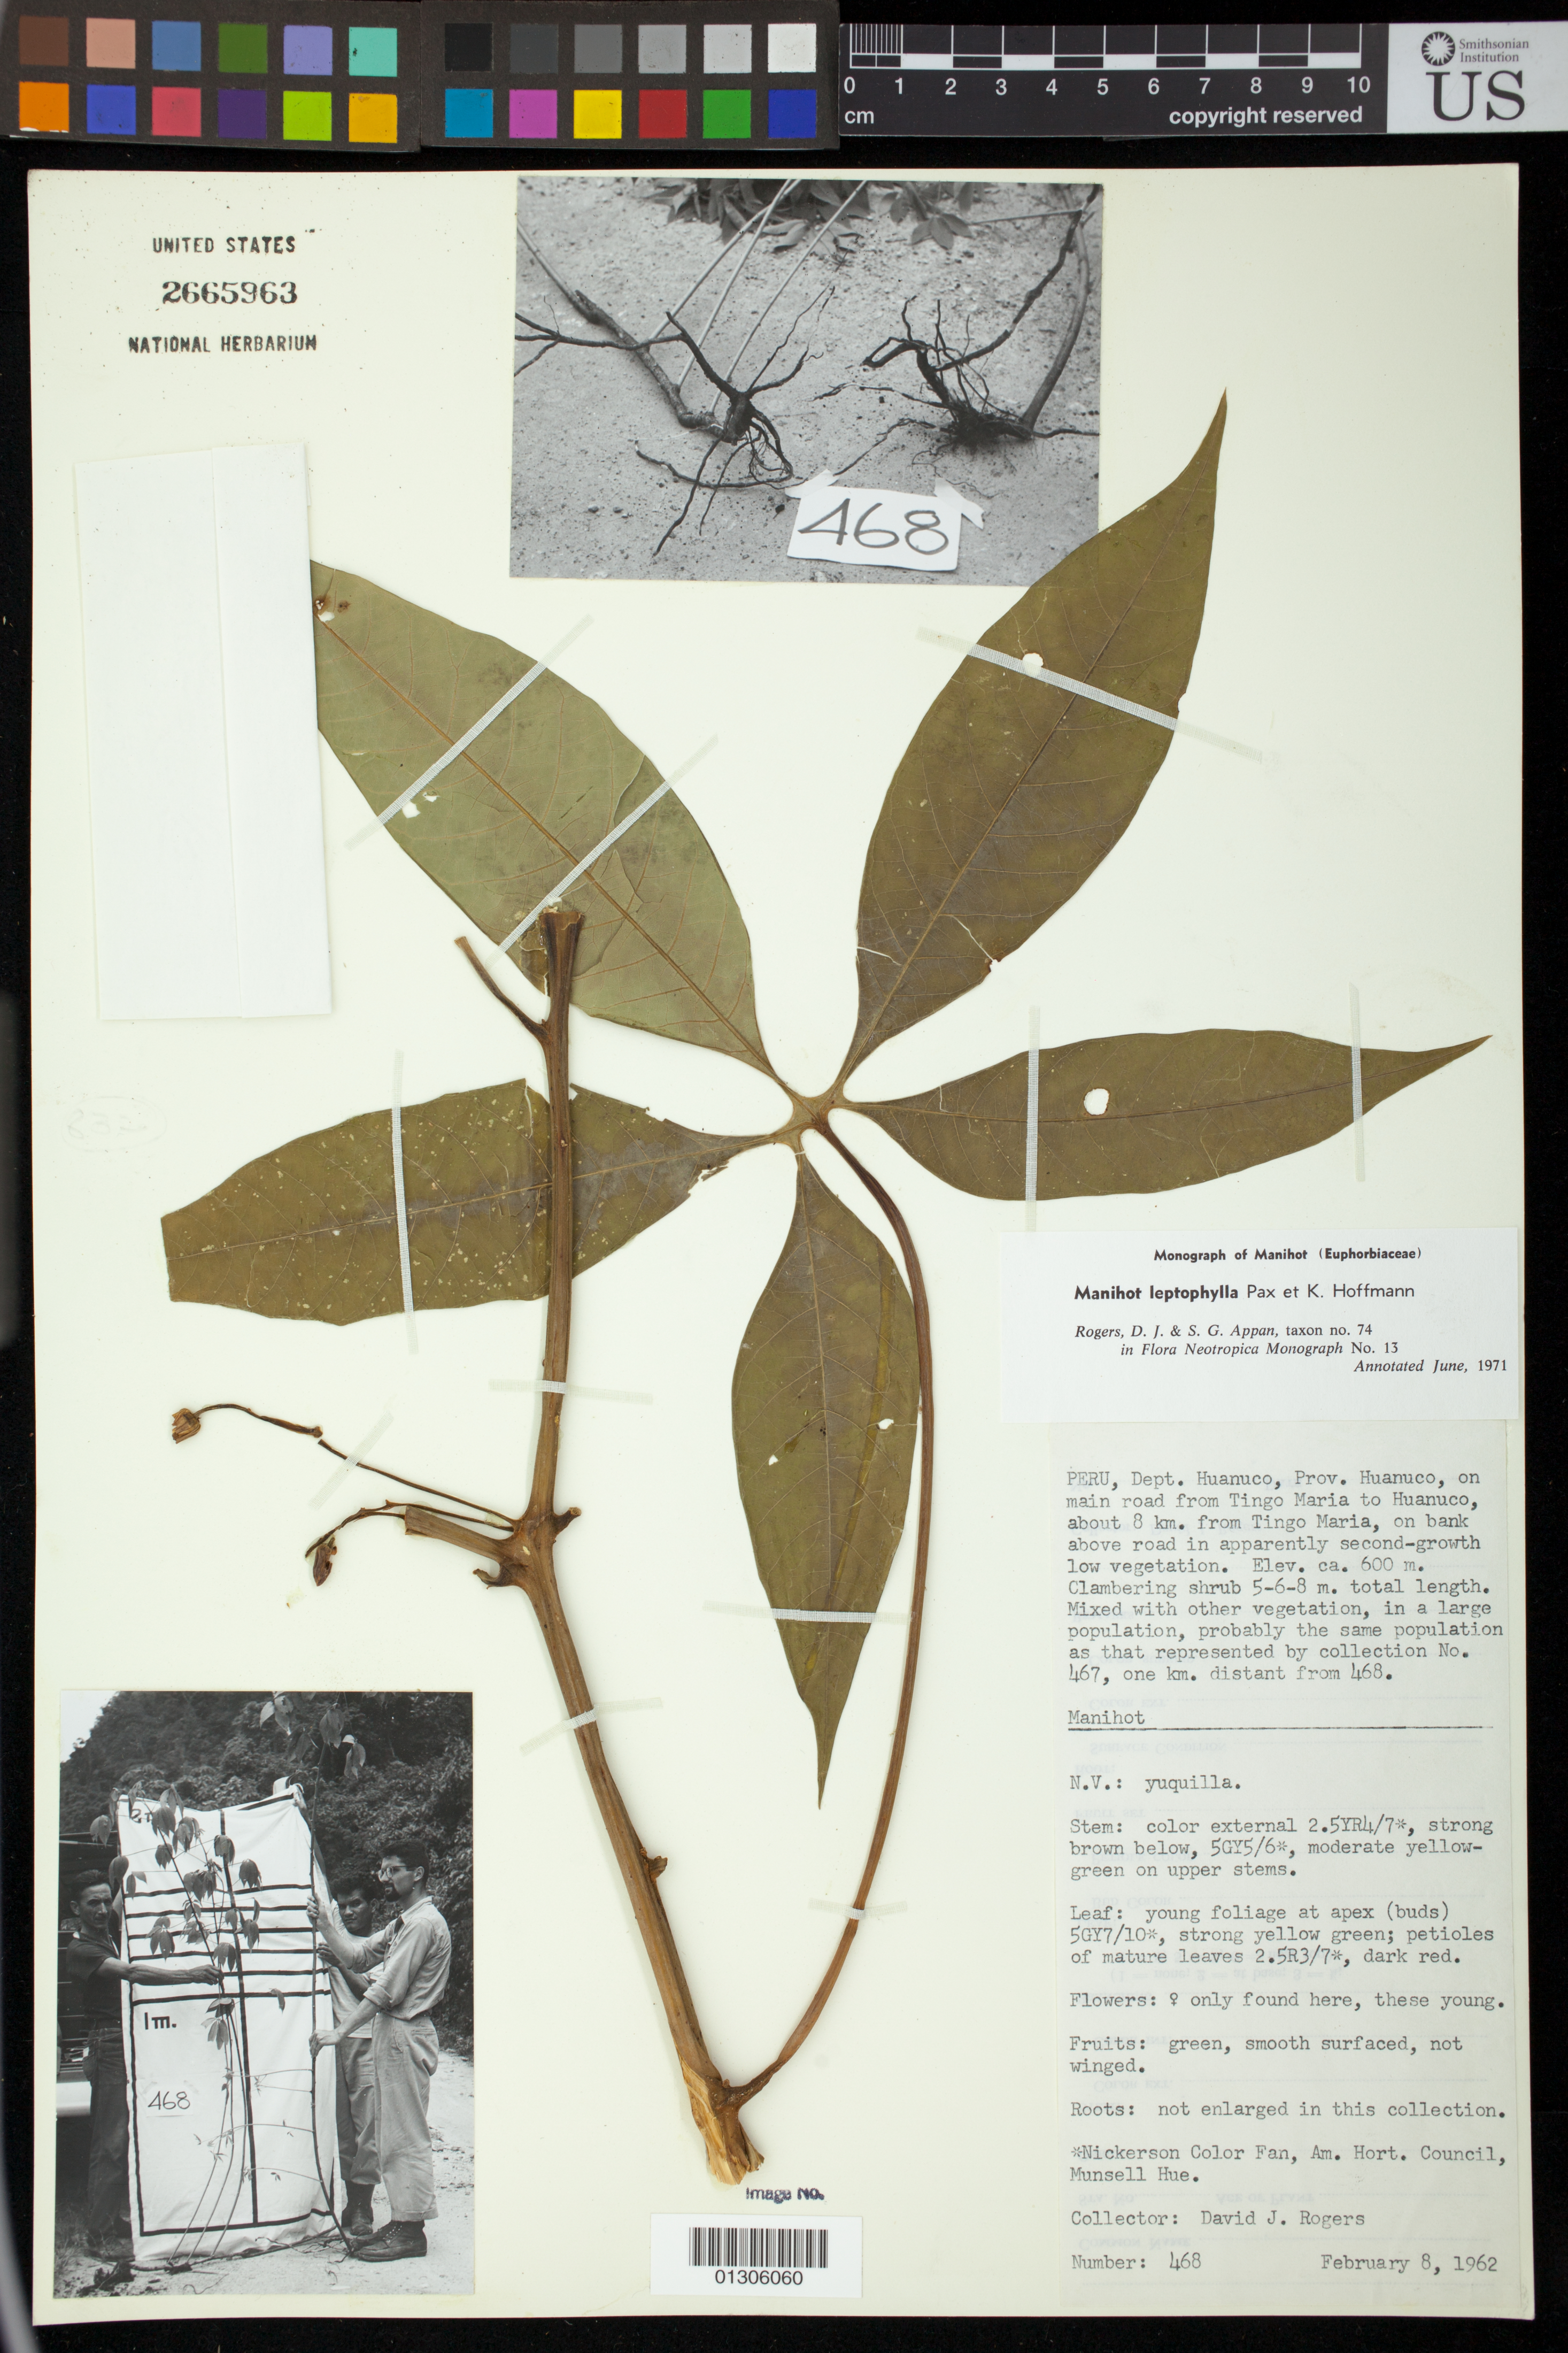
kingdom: Plantae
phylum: Tracheophyta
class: Magnoliopsida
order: Malpighiales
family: Euphorbiaceae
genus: Manihot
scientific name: Manihot leptophylla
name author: Pax in Engl.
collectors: D. J. Rogers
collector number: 468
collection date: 1962-08-02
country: Peru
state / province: Huánuco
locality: On main road from Tingo Maria to Huanuco, about 8 km from Tingo Maria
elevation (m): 600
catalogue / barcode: US 2665963